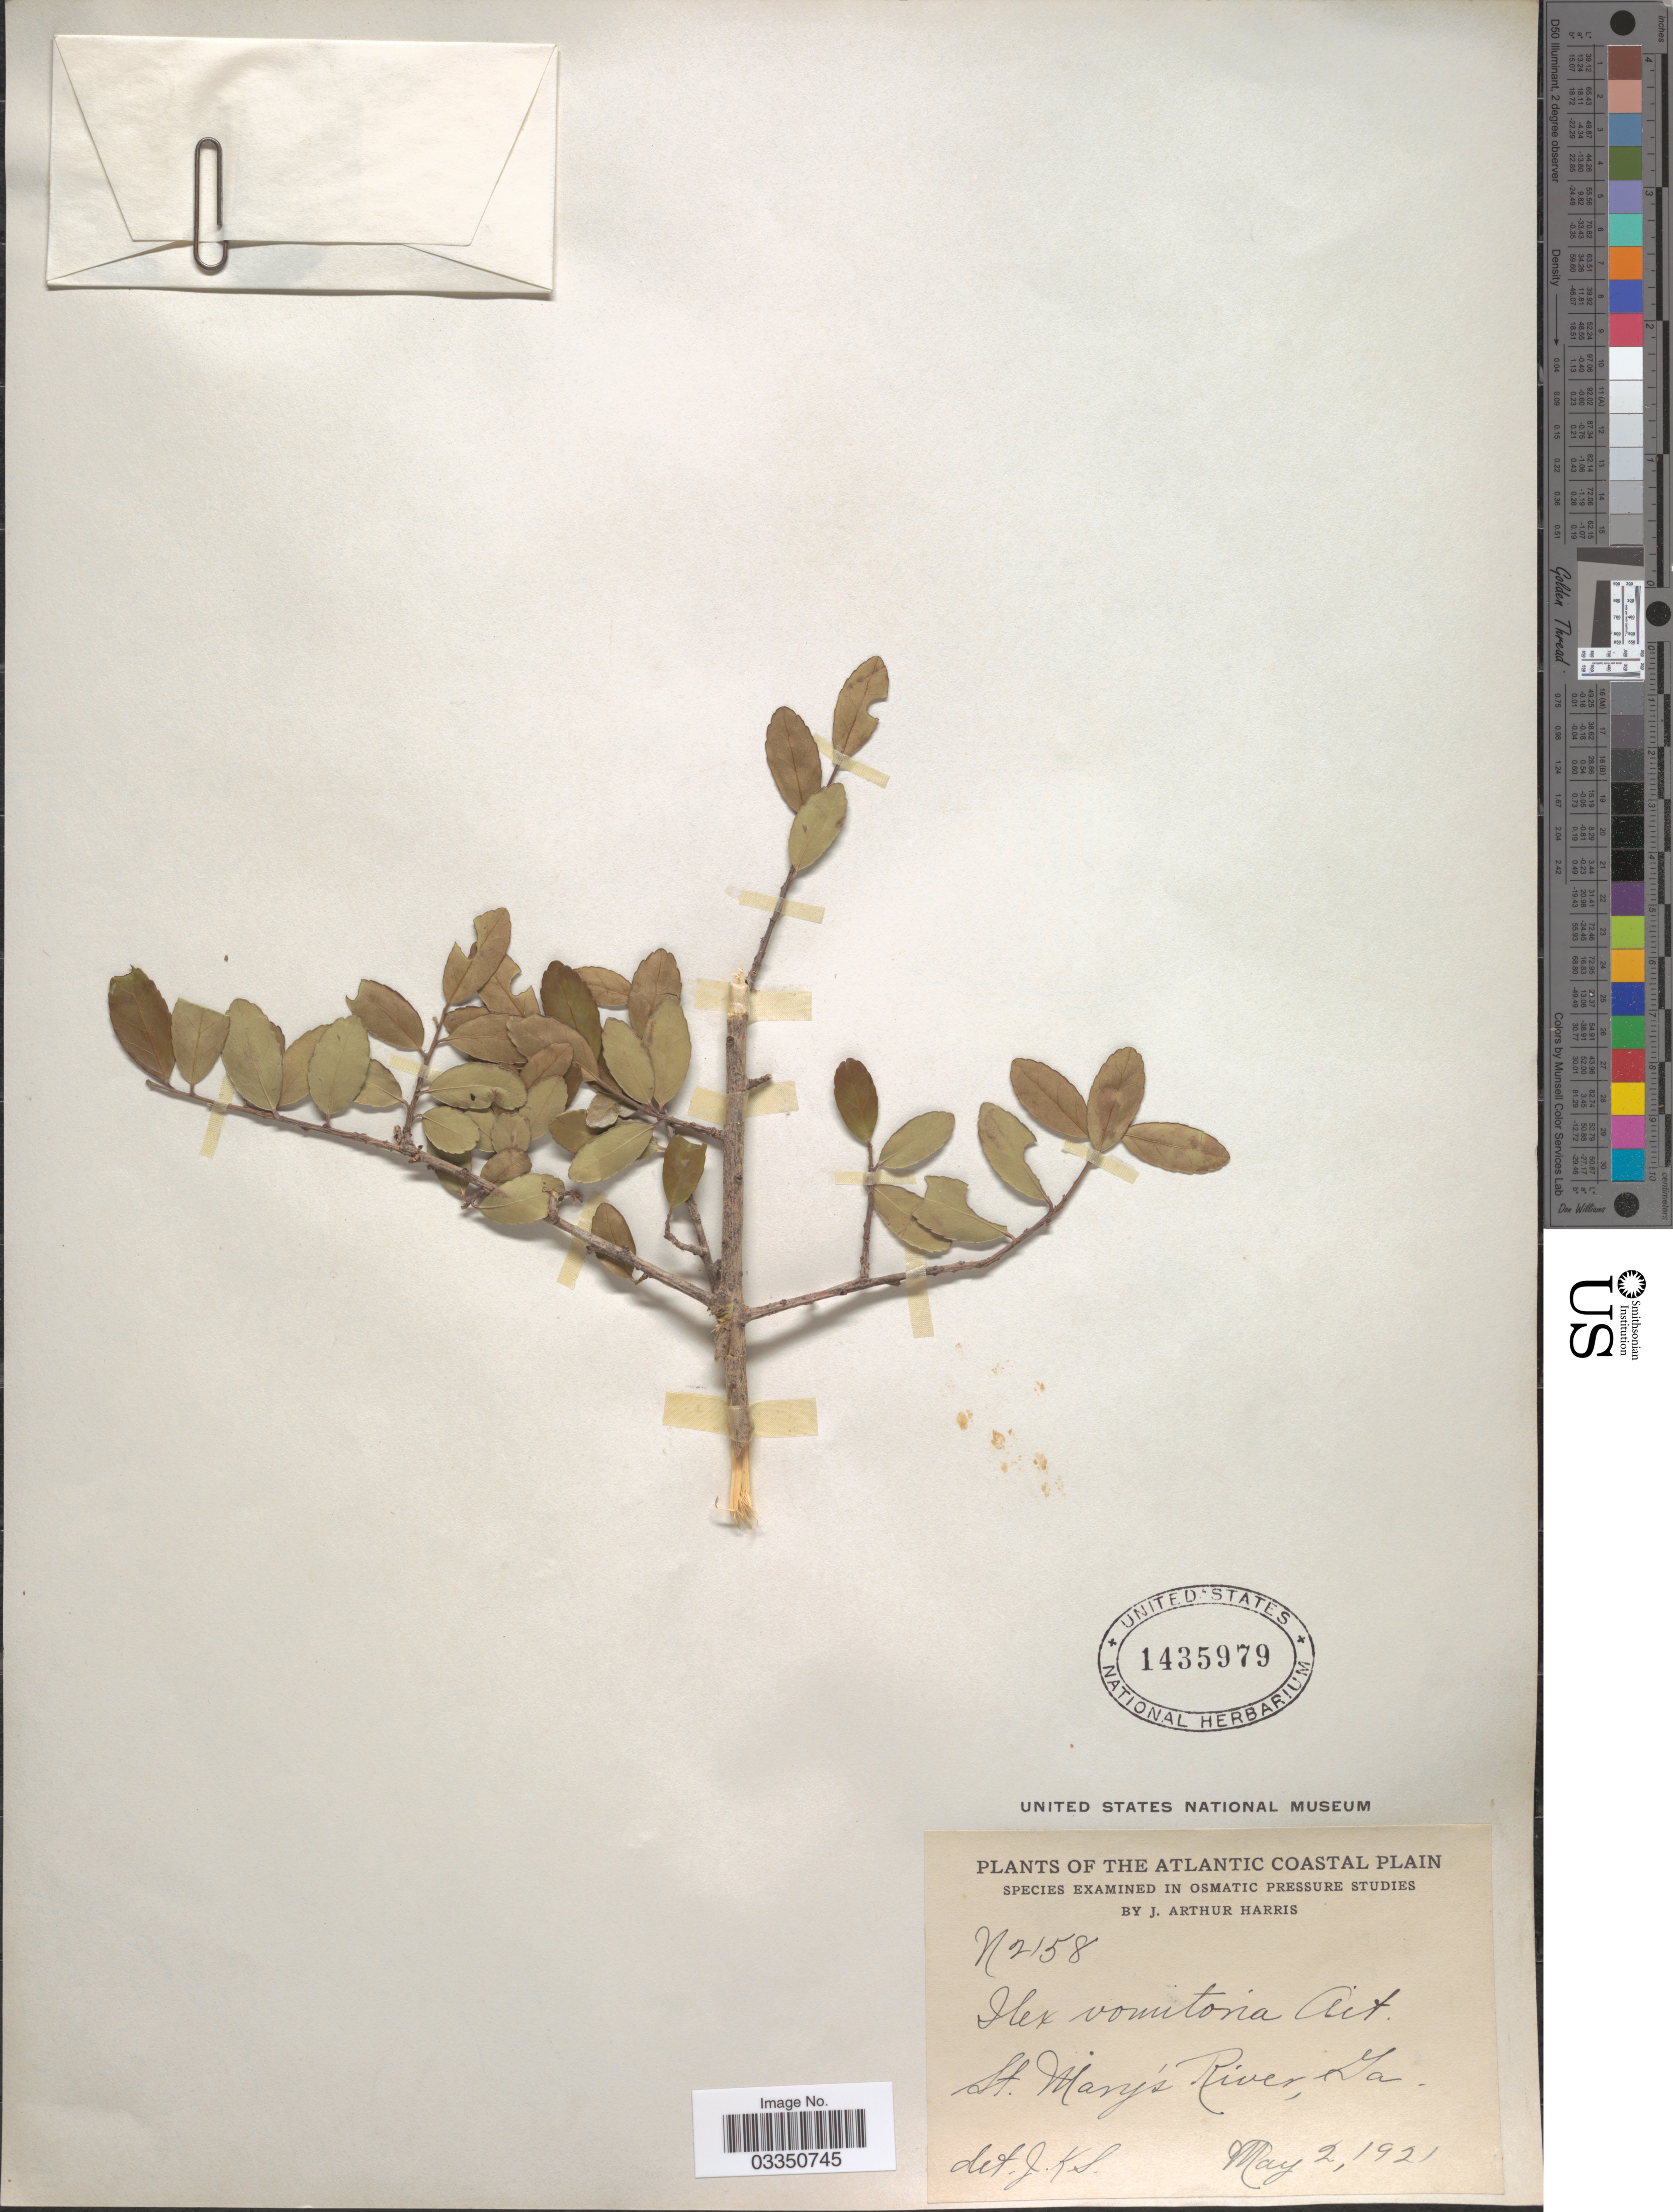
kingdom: Plantae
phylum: Tracheophyta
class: Magnoliopsida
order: Aquifoliales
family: Aquifoliaceae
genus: Ilex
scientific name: Ilex vomitoria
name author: Aiton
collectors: J. A. Harris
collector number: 2158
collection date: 1921-05-02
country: United States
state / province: Georgia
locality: The Atlantic Coastal Plain. St. Mary's River.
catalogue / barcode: US 1435979